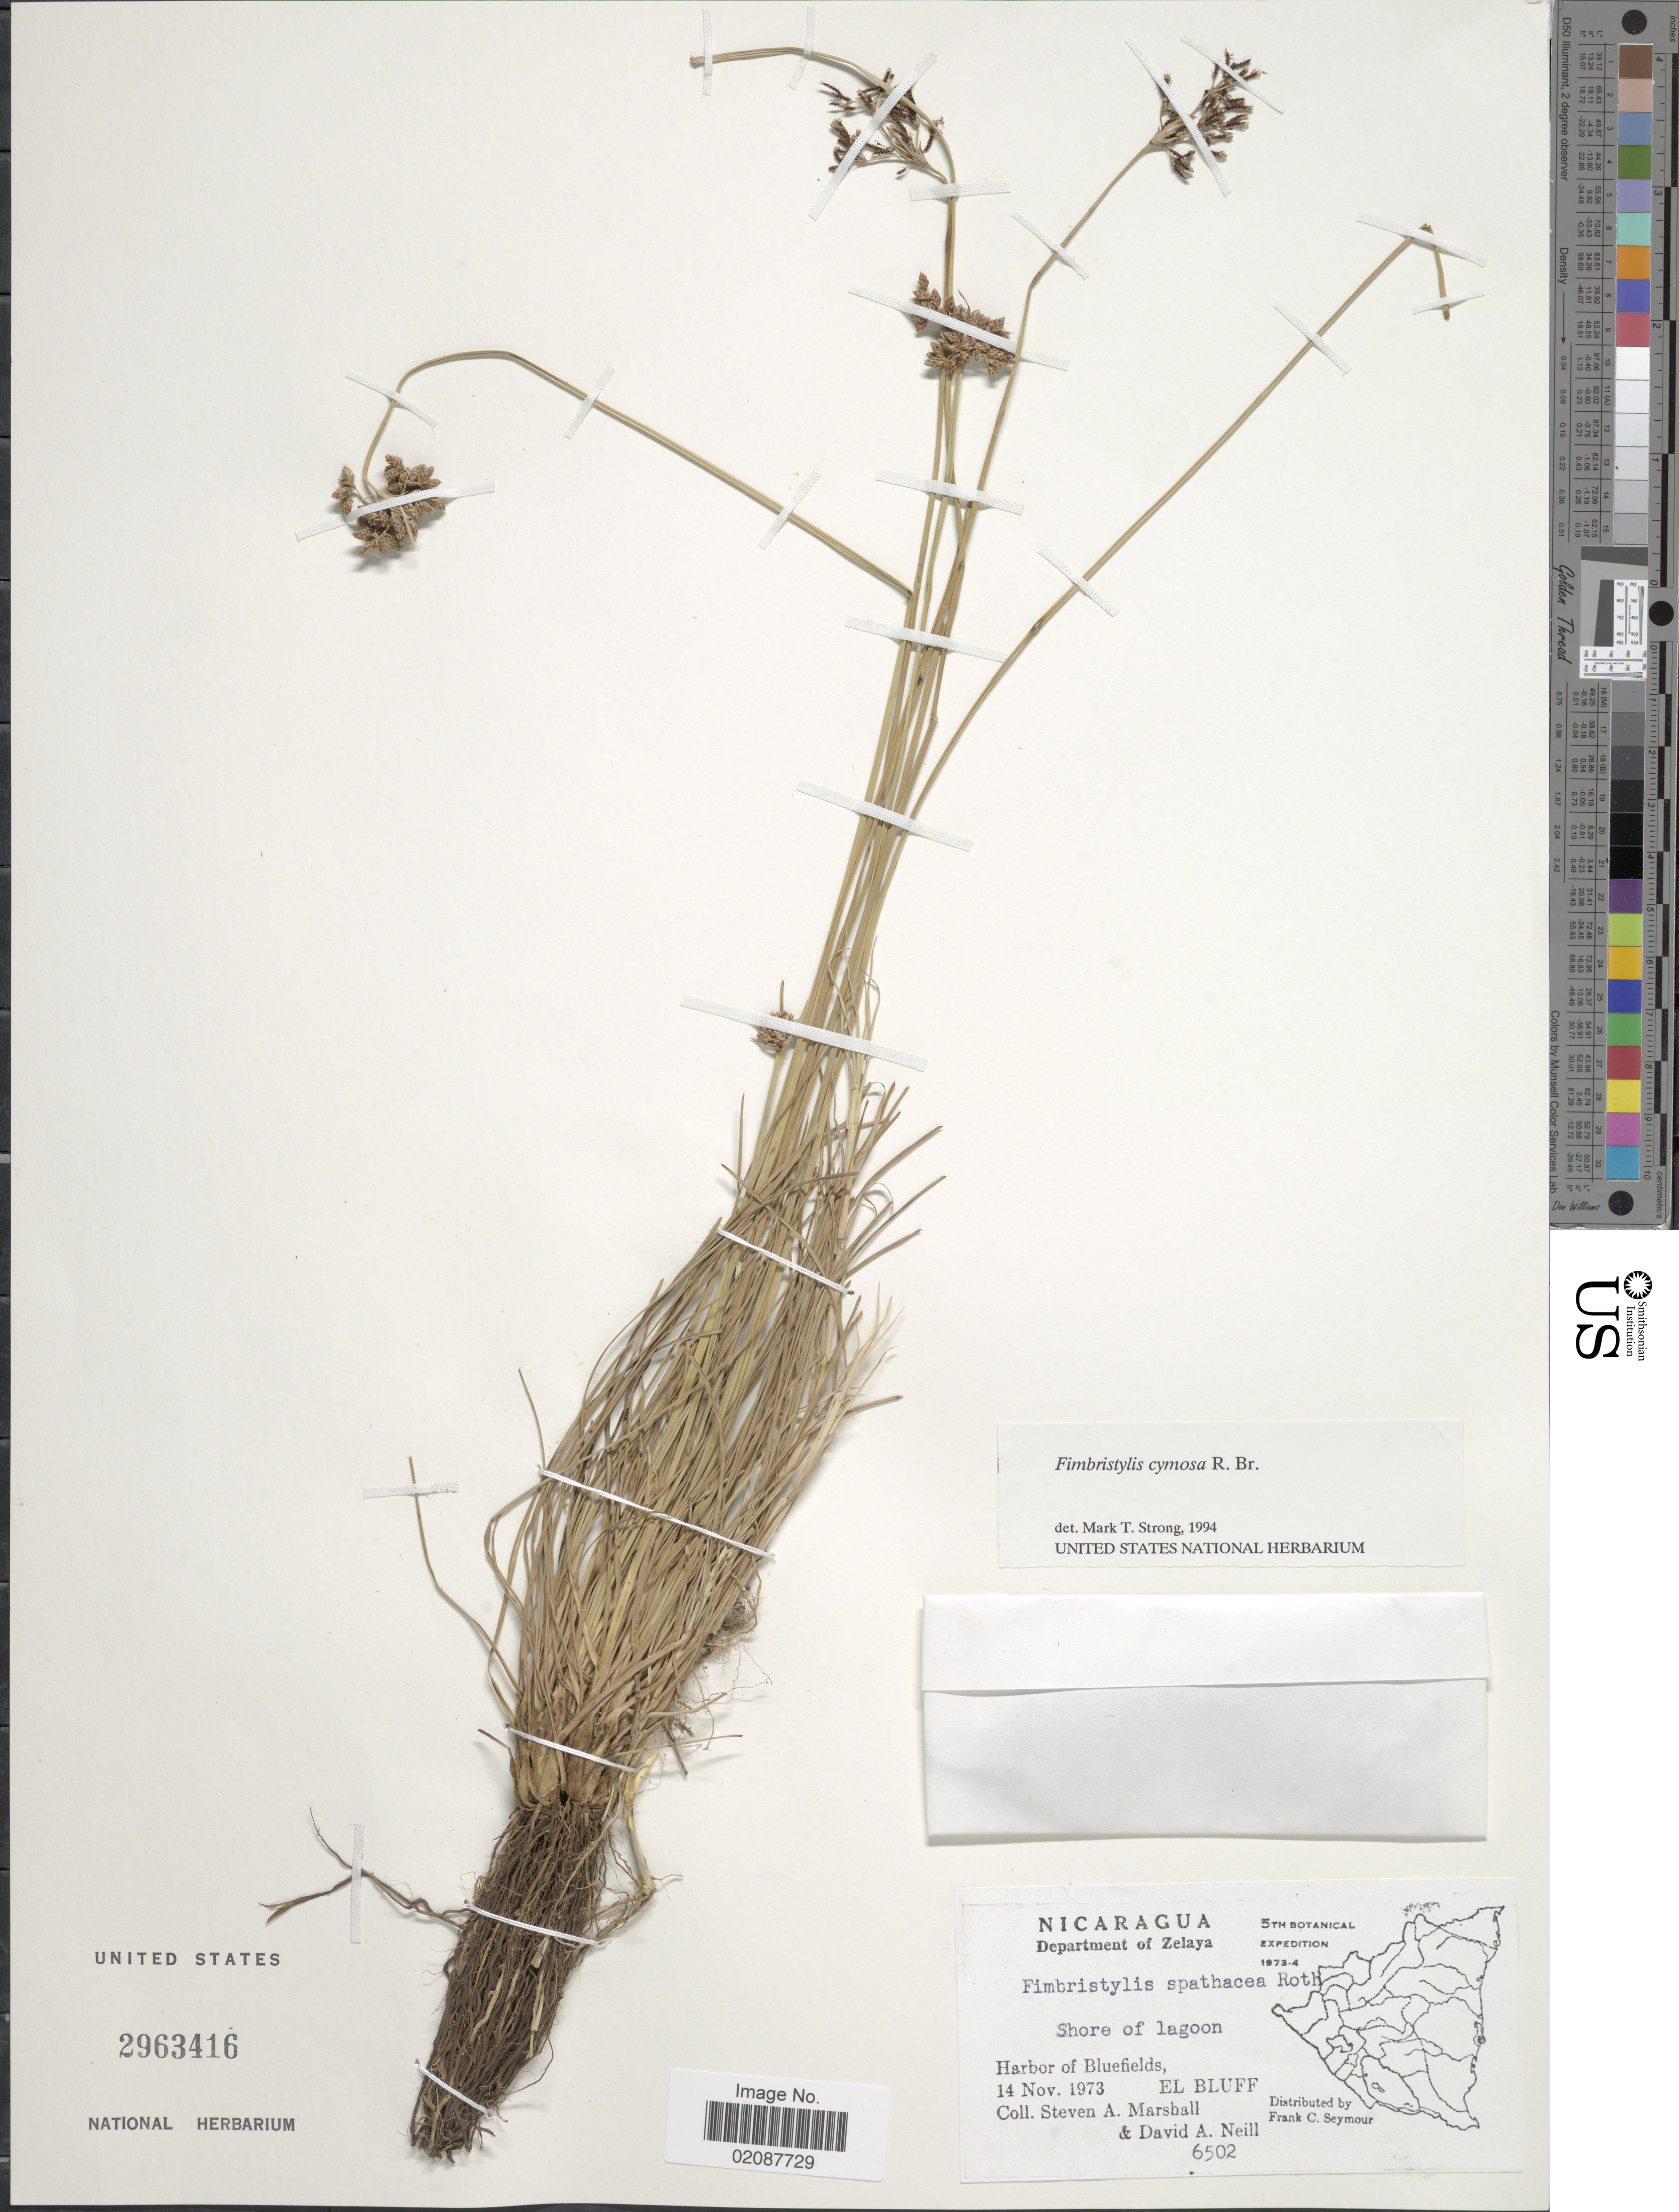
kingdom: Plantae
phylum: Tracheophyta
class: Liliopsida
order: Poales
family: Cyperaceae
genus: Fimbristylis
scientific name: Fimbristylis cymosa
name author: R. Br.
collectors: S. A. Marshall & D. A. Neill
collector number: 6502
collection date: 1973-11-14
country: Nicaragua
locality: Department of Zelaya, shore of lagoon, Harbor of Bluefields, El Bluff.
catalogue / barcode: US 2963416